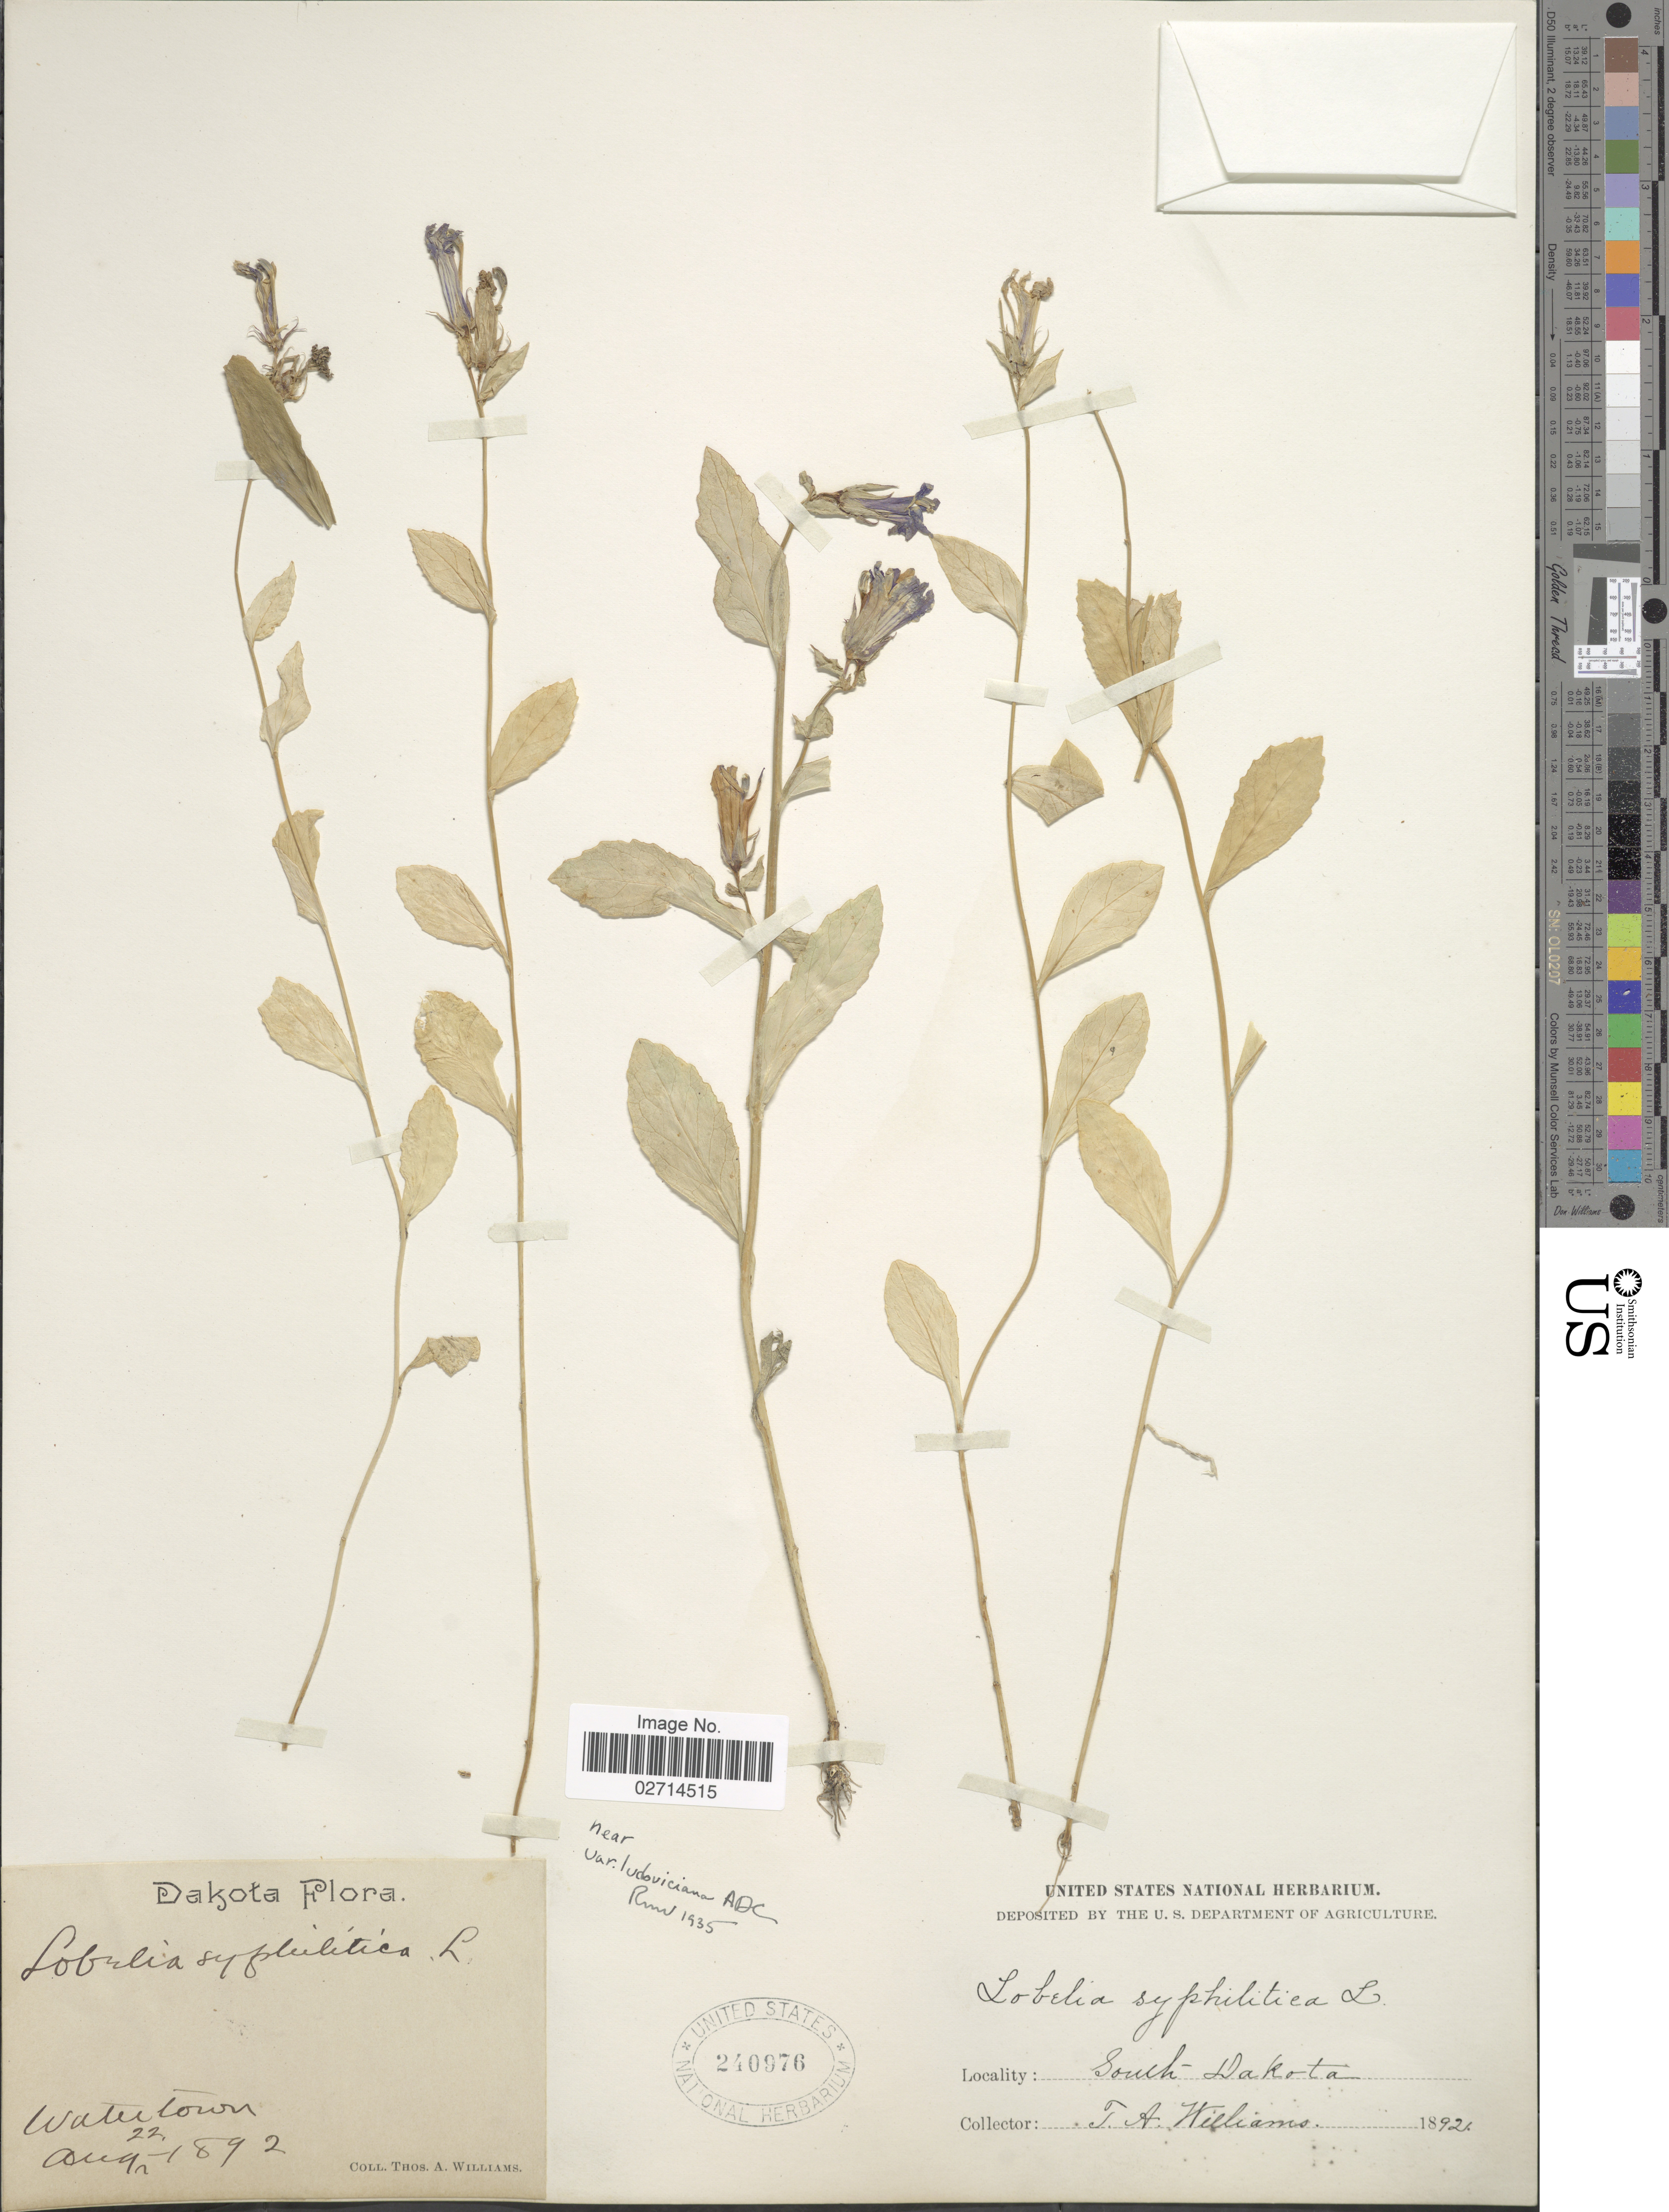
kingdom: Plantae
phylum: Tracheophyta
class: Magnoliopsida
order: Asterales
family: Campanulaceae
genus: Lobelia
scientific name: Lobelia siphilitica var. ludoviciana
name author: A. DC.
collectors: T. A. Williams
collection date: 1892-08-22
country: United States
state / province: South Dakota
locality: Watertown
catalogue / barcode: US 240976